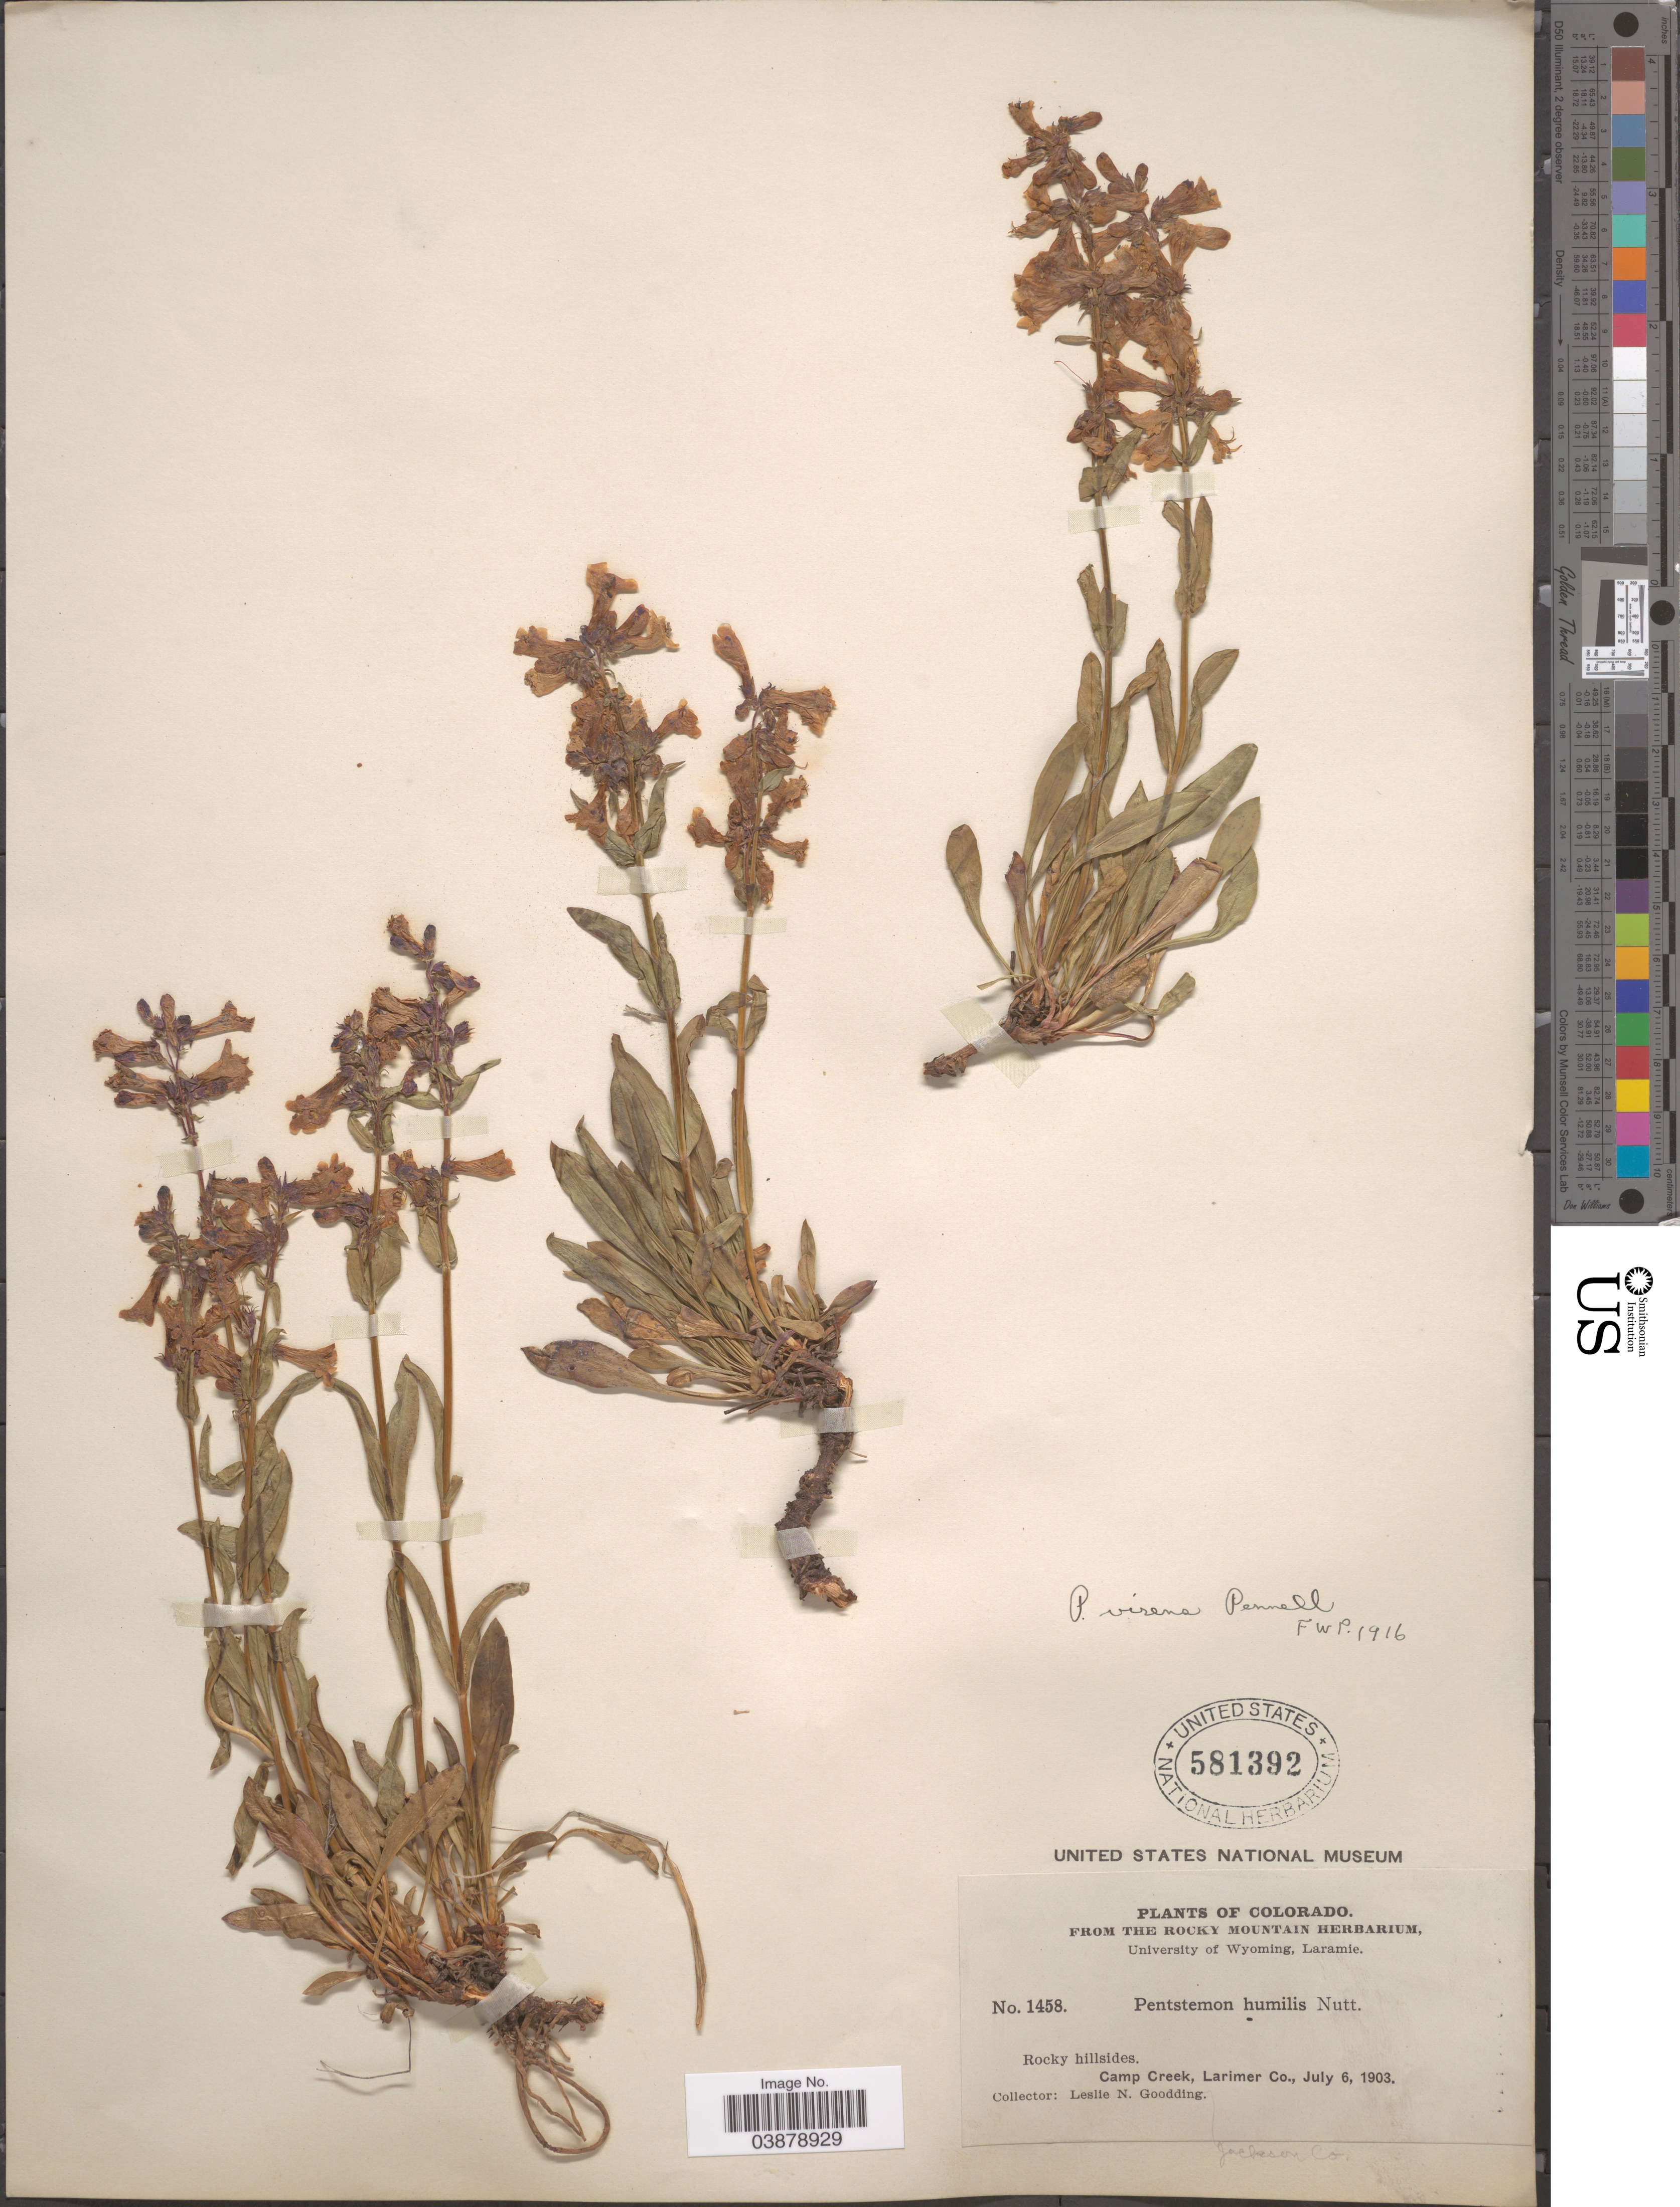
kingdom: Plantae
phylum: Tracheophyta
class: Magnoliopsida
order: Lamiales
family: Plantaginaceae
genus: Penstemon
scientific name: Penstemon virens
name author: Pennell ex Rydb.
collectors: L. N. Goodding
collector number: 1458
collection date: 1903-07-06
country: United States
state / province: Colorado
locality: Camp Creek, Larimer Co. Jackson Co.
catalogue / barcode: US 581392